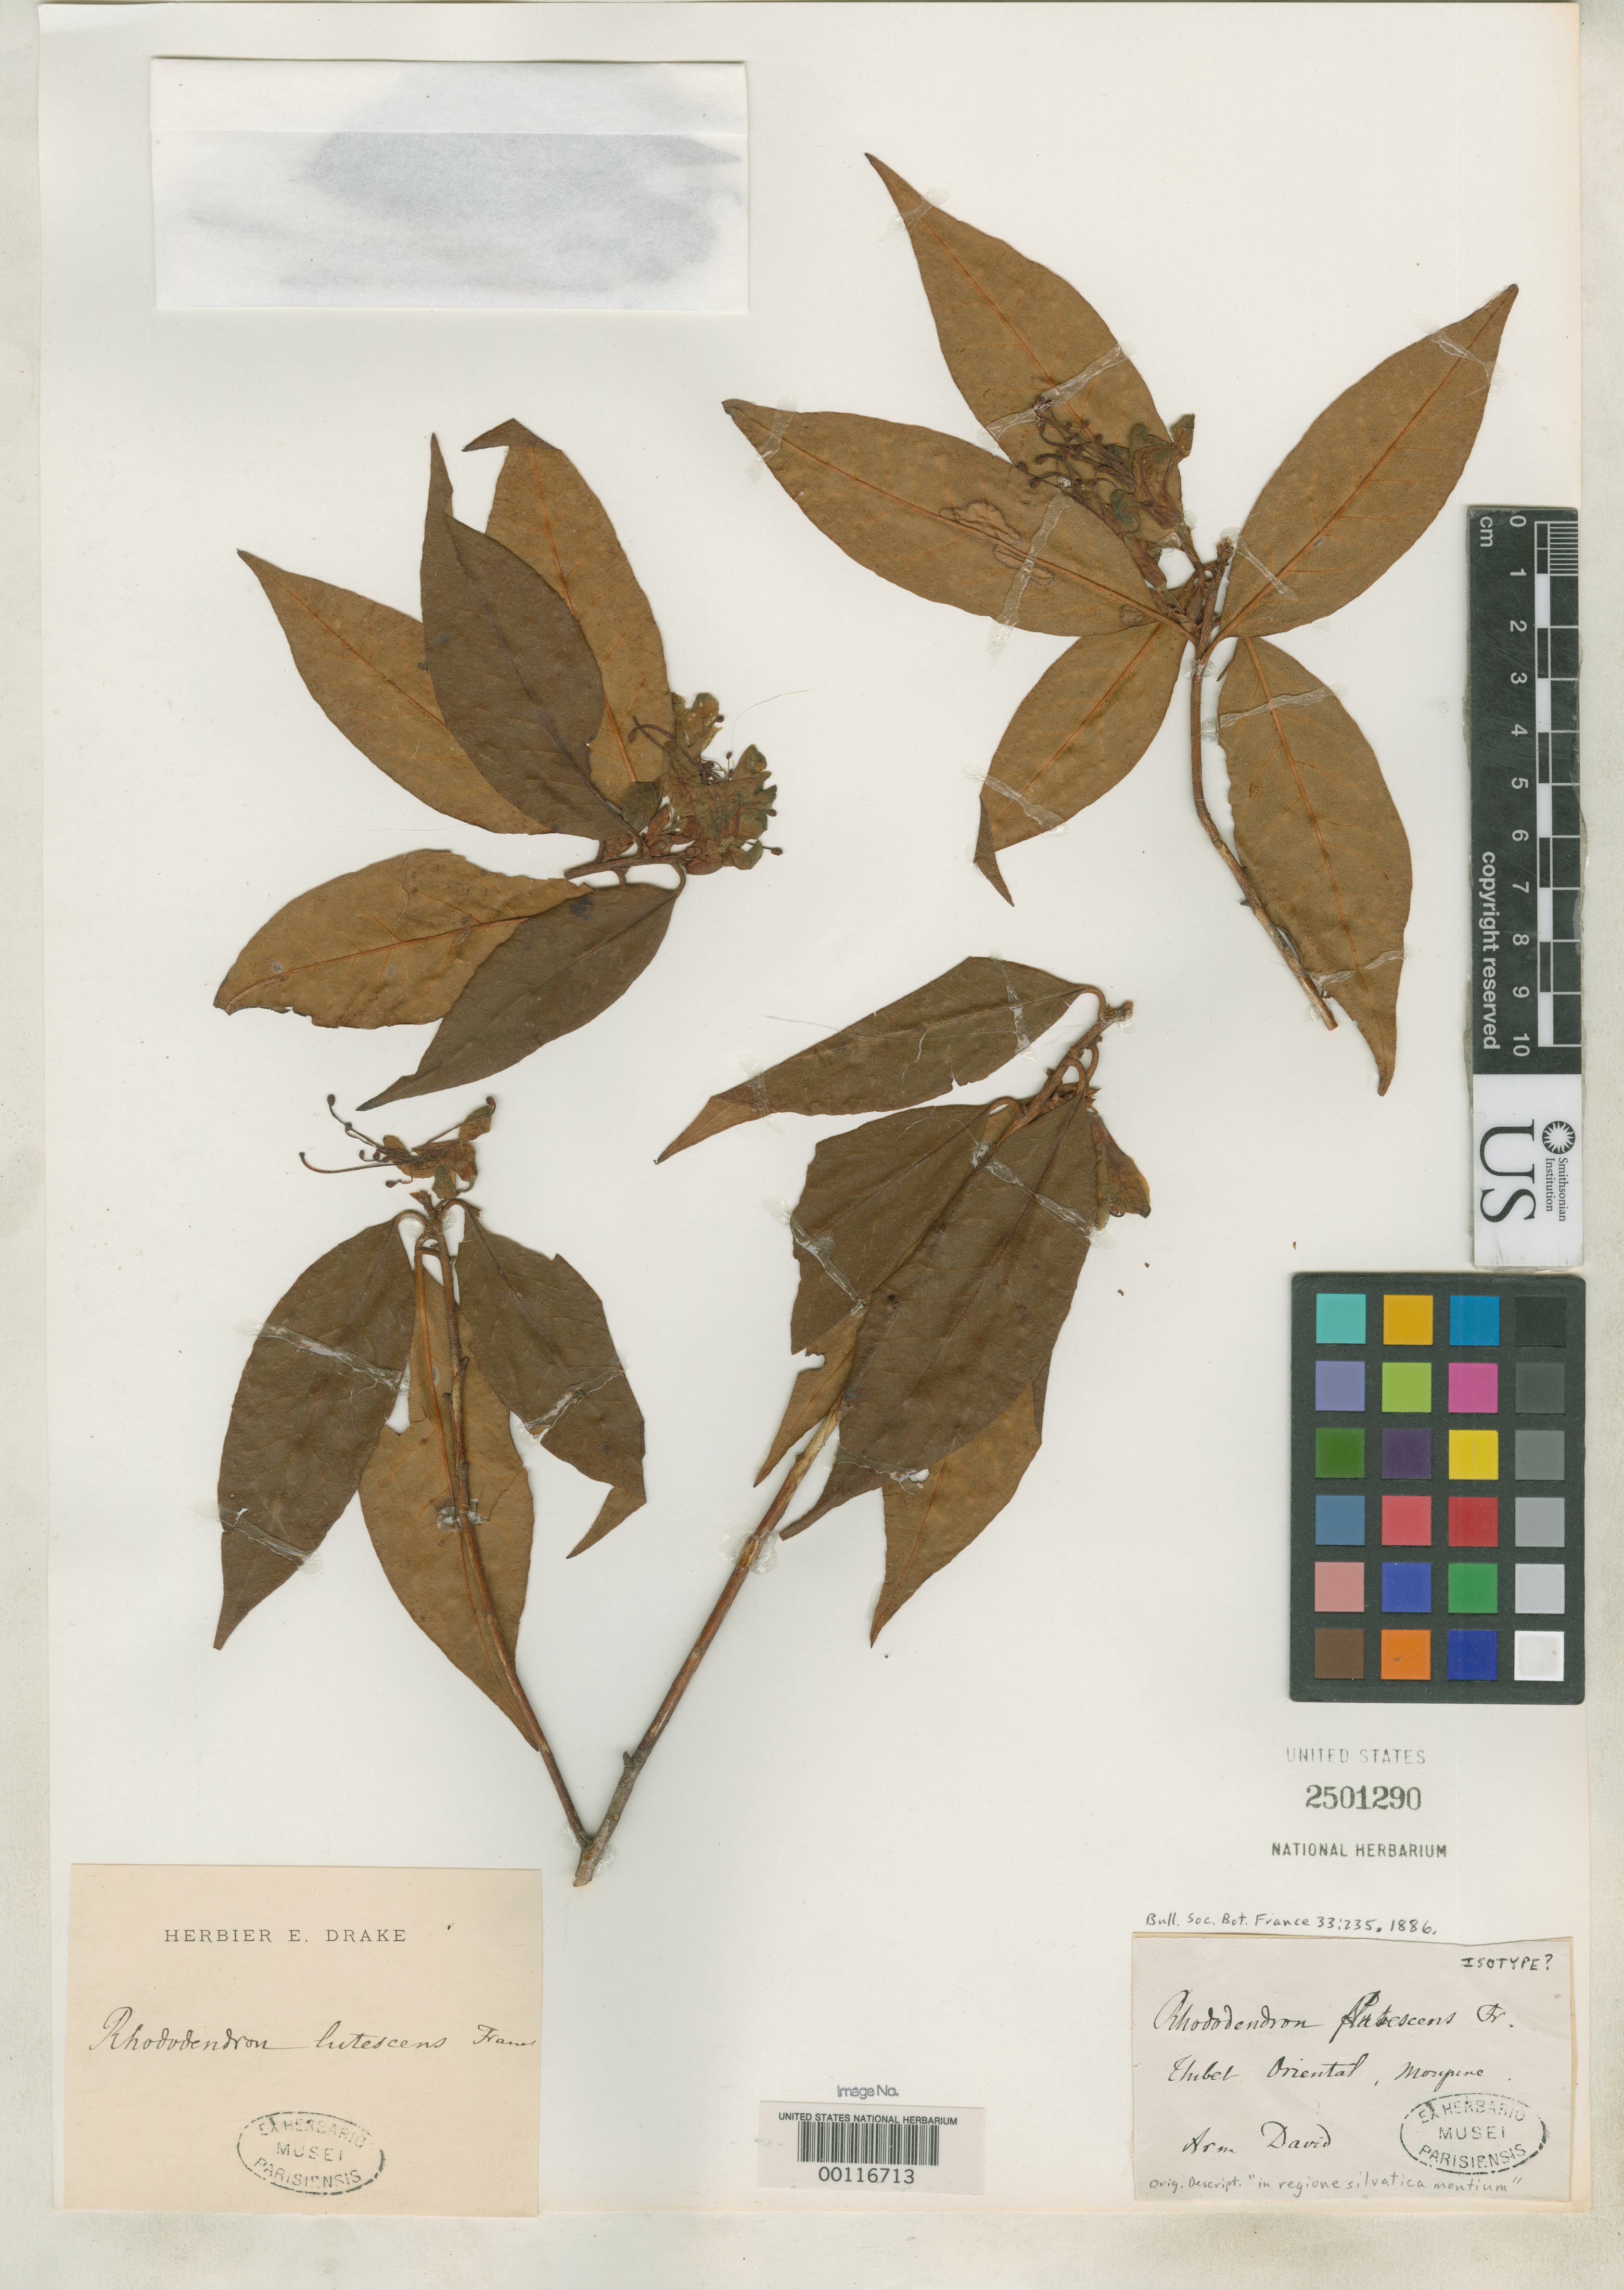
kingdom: Plantae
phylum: Tracheophyta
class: Magnoliopsida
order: Ericales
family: Ericaceae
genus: Rhododendron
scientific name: Rhododendron lutescens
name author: Franch.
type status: Possible Isotype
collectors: A. David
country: China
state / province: Xizang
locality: Circa Moupine in region of forested mountain.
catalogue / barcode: US 2501290